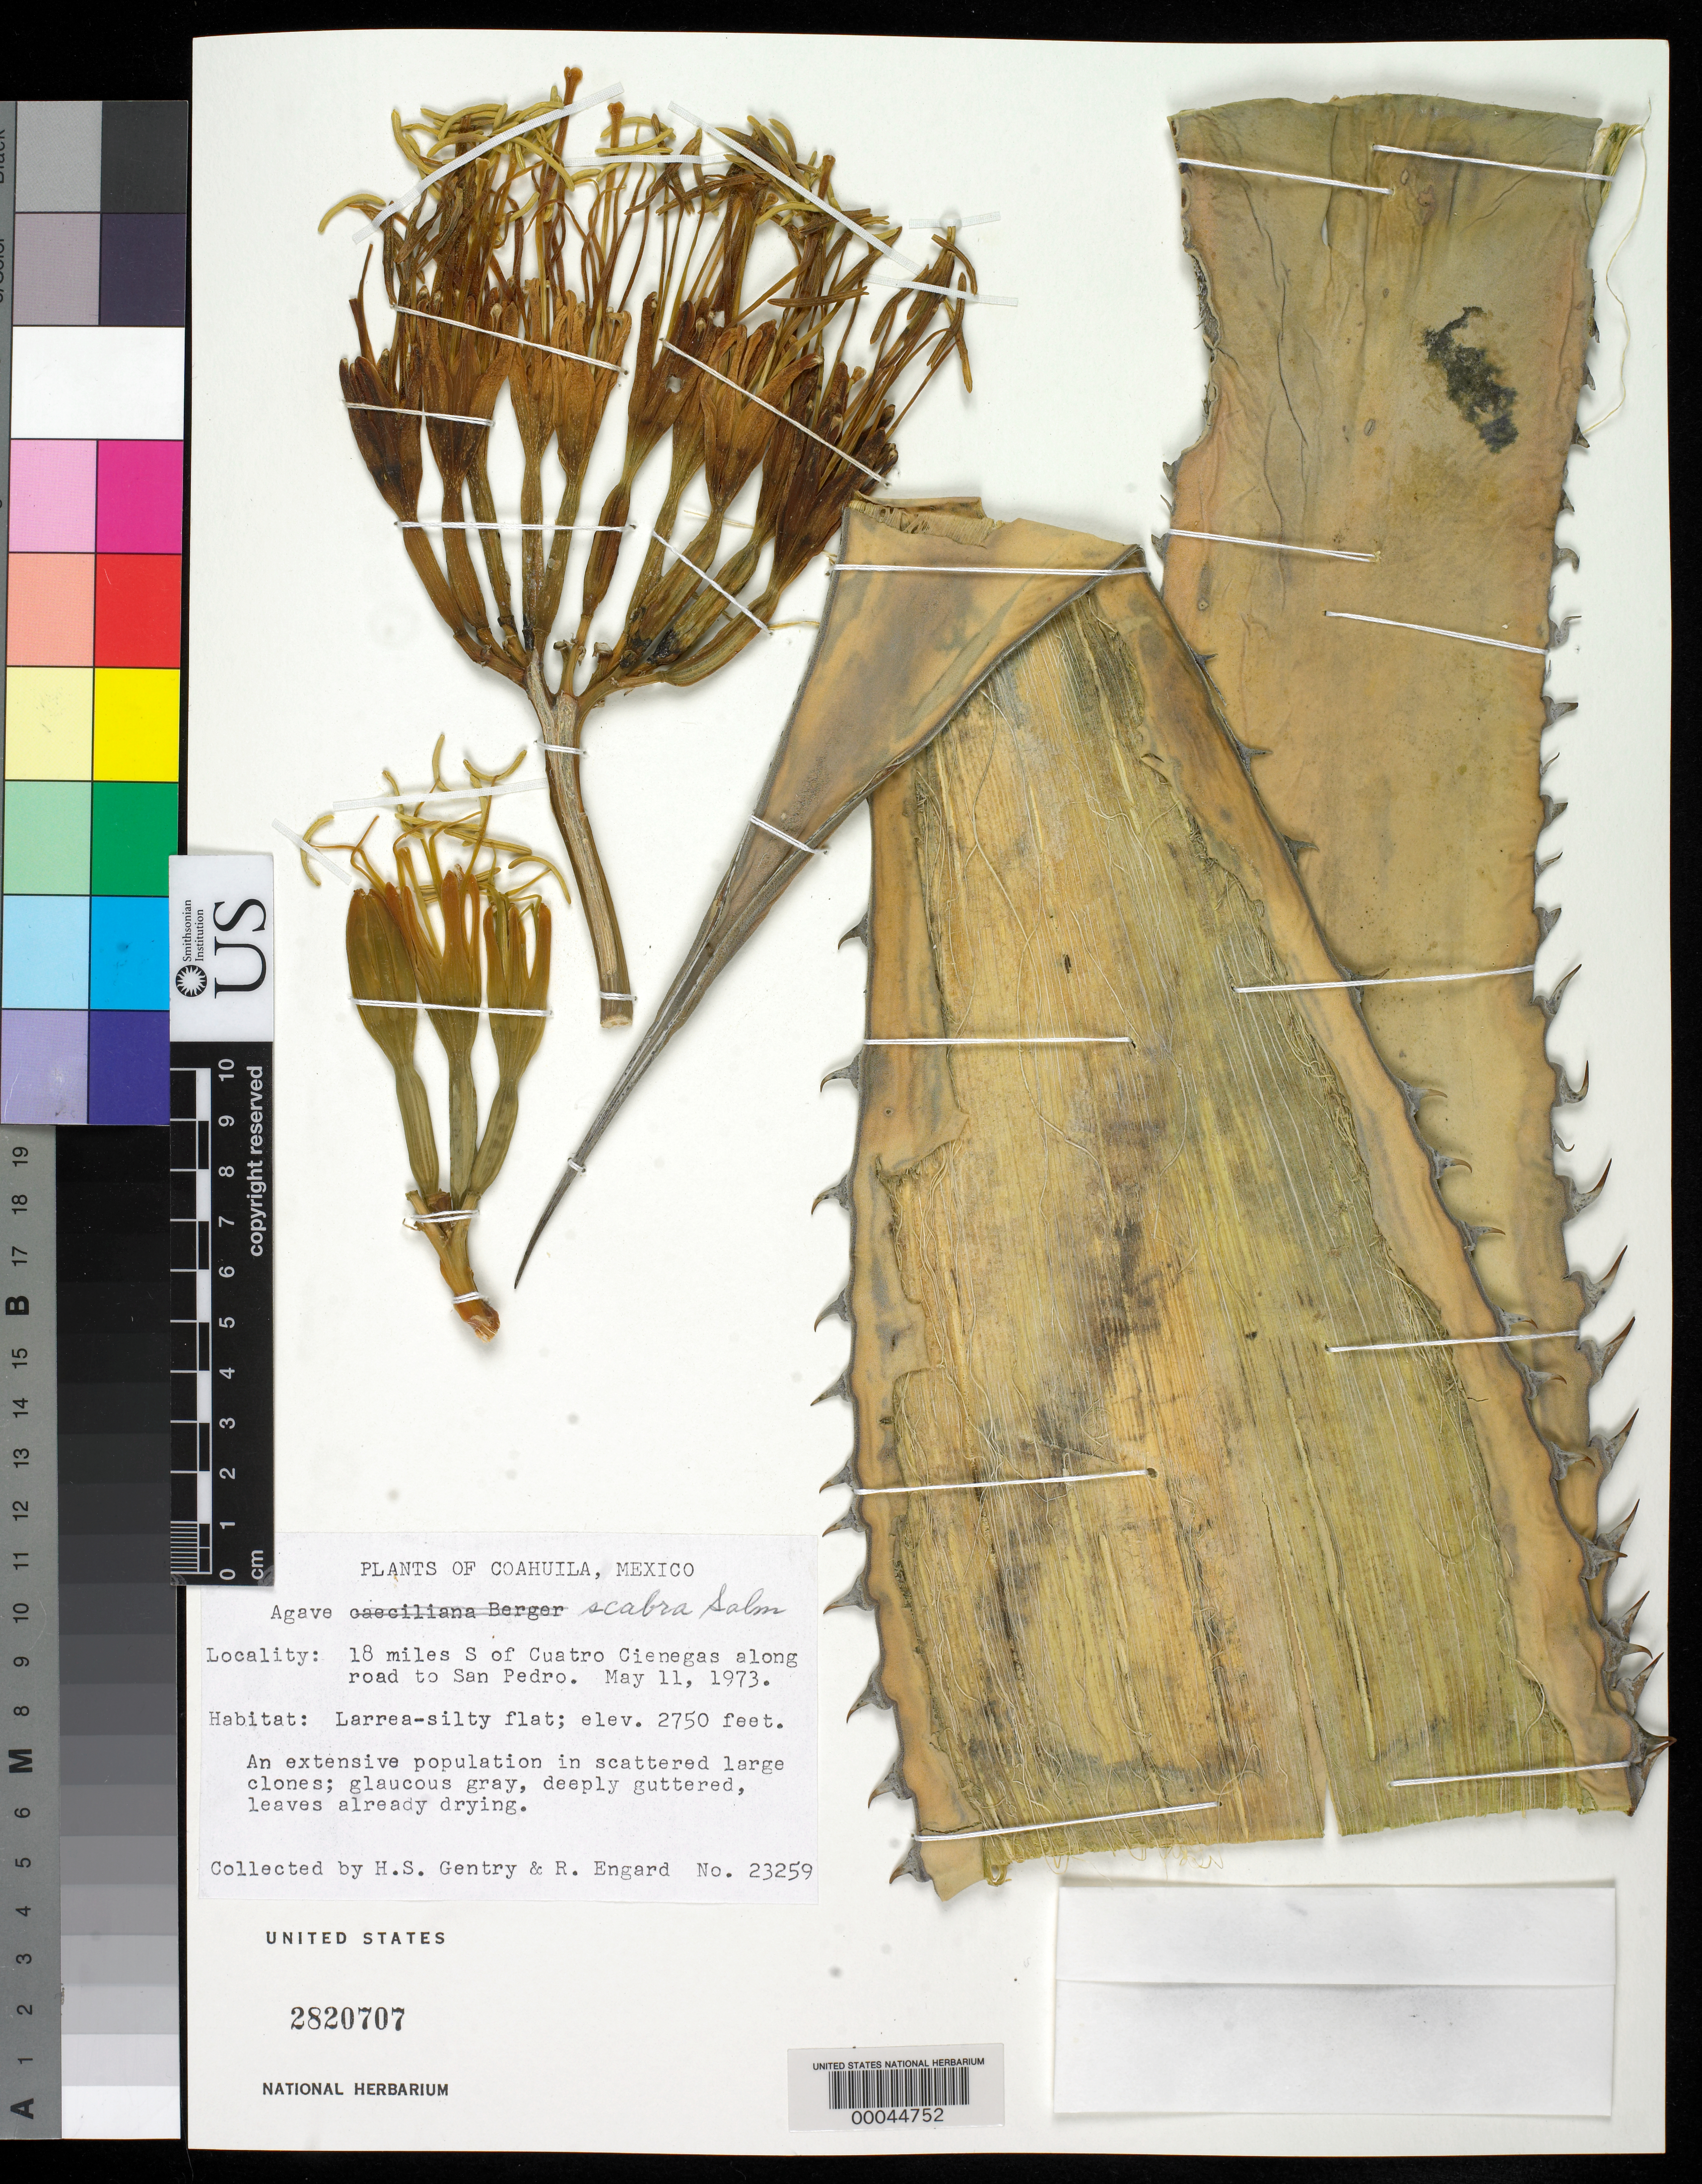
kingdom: Plantae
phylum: Tracheophyta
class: Liliopsida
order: Asparagales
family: Asparagaceae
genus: Agave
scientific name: Agave scabra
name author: Salm-Dyck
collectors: H. S. Gentry & R. Engard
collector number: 23259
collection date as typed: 11 May 1973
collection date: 1973-05-11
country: Mexico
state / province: Coahuila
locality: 18 mi S of Cuatro Ciénegas along road to San Pedro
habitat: Larrea-silty flat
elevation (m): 838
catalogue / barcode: US 2820707